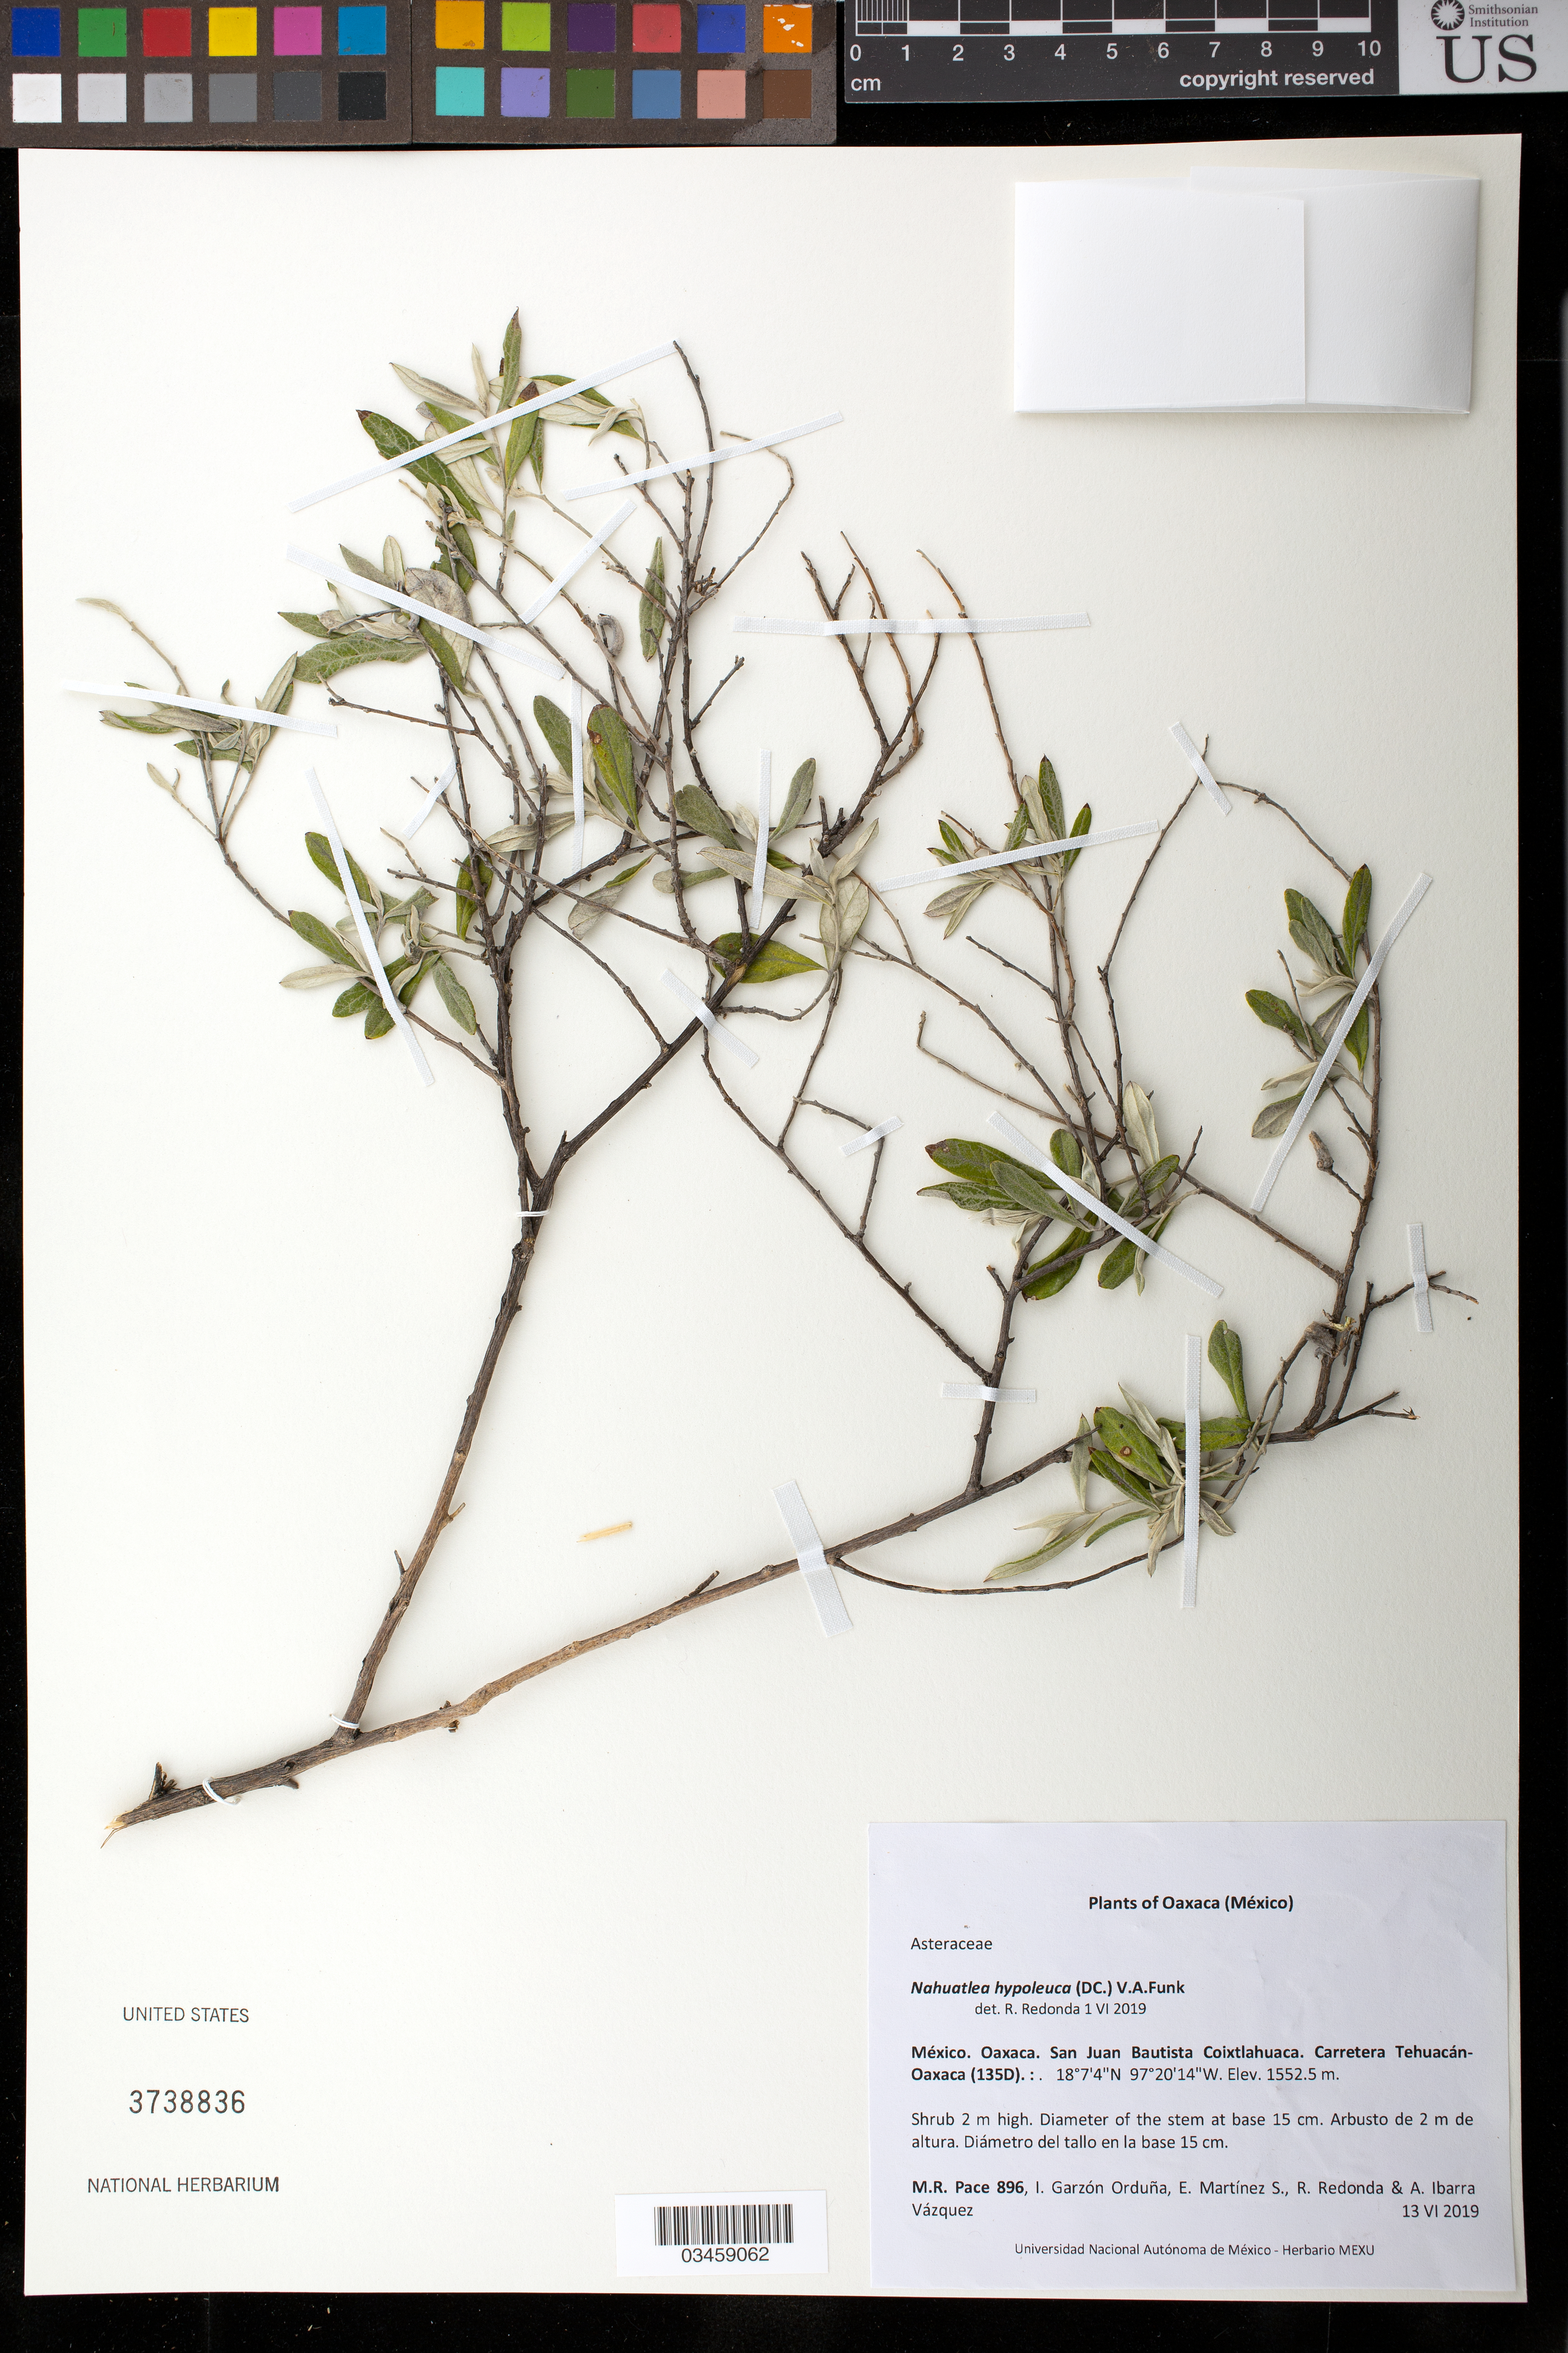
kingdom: Plantae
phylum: Tracheophyta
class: Magnoliopsida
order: Asterales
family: Asteraceae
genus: Nahuatlea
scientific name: Nahuatlea hypoleuca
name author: (DC.) V.A. Funk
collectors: M. R. Pace, I. Garzón Orduna, E. Martínez S., R. Redonda-Martínez & A. Ibarra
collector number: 896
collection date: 2019-06-09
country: Mexico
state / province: Oaxaca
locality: San Juan Bautista Coixtlahuaca. Carretera Tehuacan-Oaxaca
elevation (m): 1552.5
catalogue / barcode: US 3738836